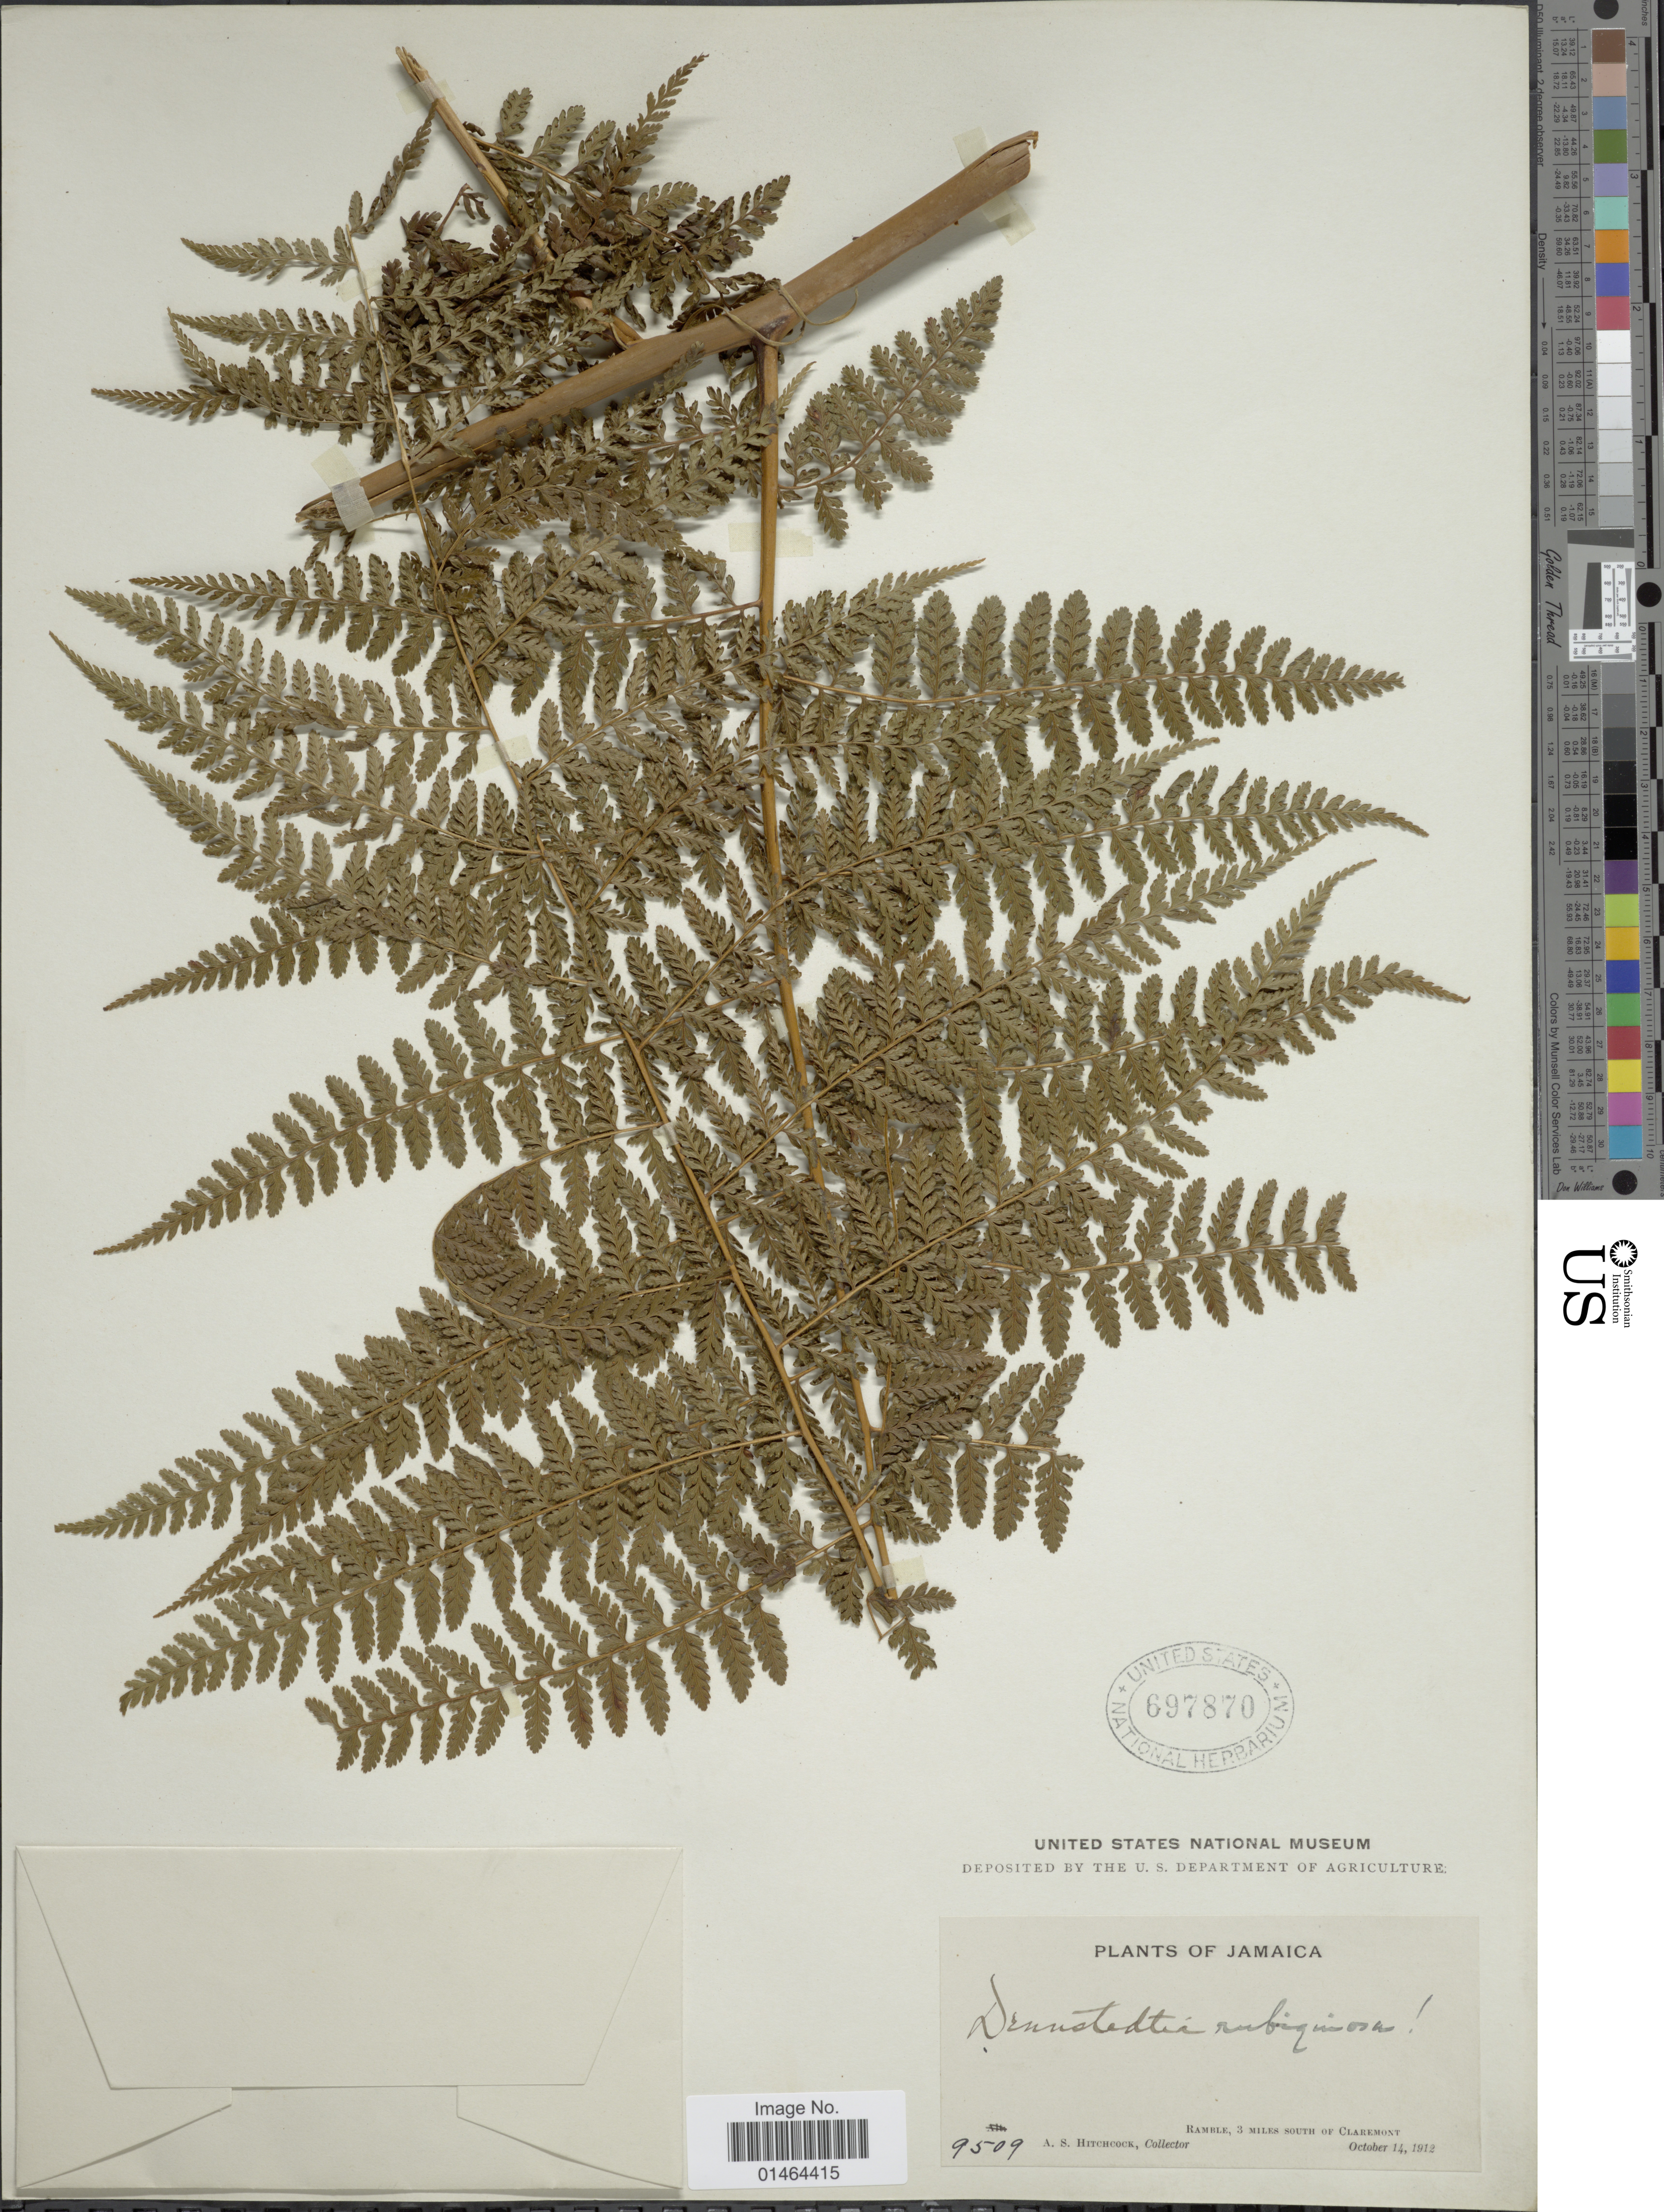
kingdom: Plantae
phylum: Tracheophyta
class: Polypodiopsida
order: Polypodiales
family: Dennstaedtiaceae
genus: Dennstaedtia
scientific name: Dennstaedtia cicutaria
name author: (Sw.) T. Moore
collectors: A. S. Hitchcock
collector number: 9509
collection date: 1912-10-14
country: Jamaica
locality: Ramble, 3 miles south of Claremont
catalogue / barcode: US 697870